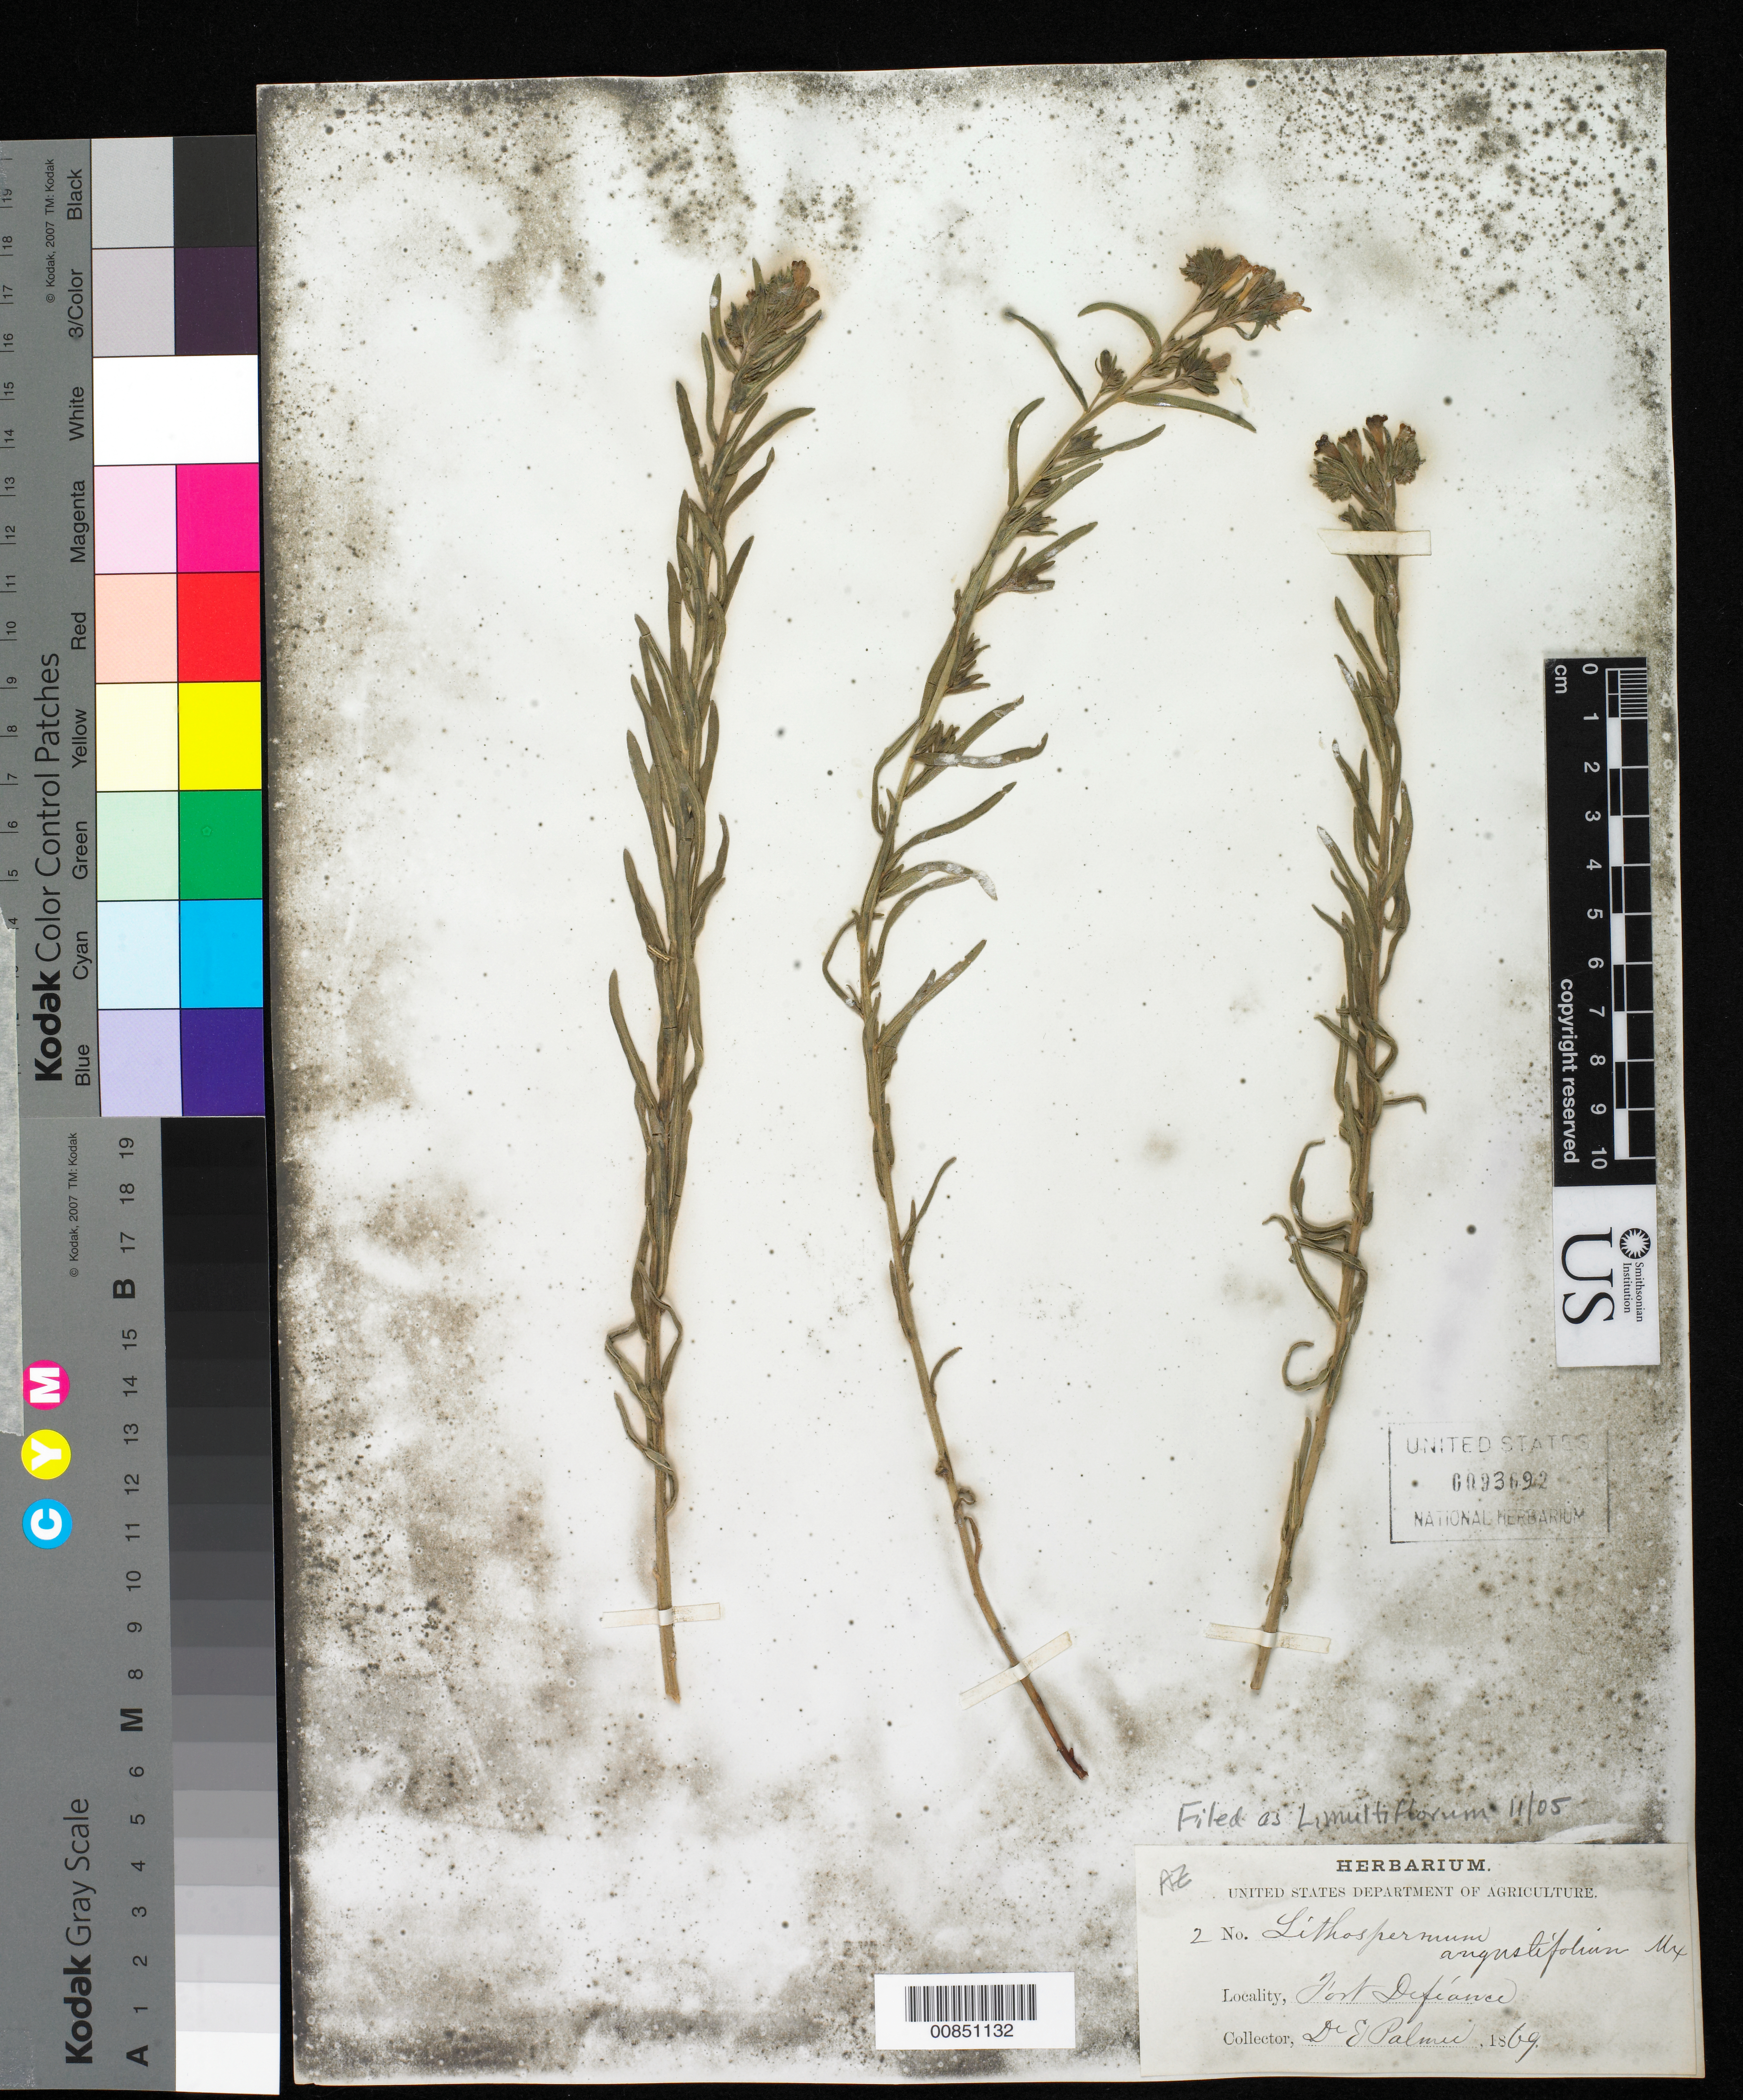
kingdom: Plantae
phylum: Tracheophyta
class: Magnoliopsida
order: Boraginales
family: Boraginaceae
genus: Lithospermum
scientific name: Lithospermum multiflorum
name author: Torr. ex A. Gray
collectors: E. Palmer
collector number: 2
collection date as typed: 1869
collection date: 1869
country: United States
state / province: Arizona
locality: Fort Defiance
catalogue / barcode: US 93692